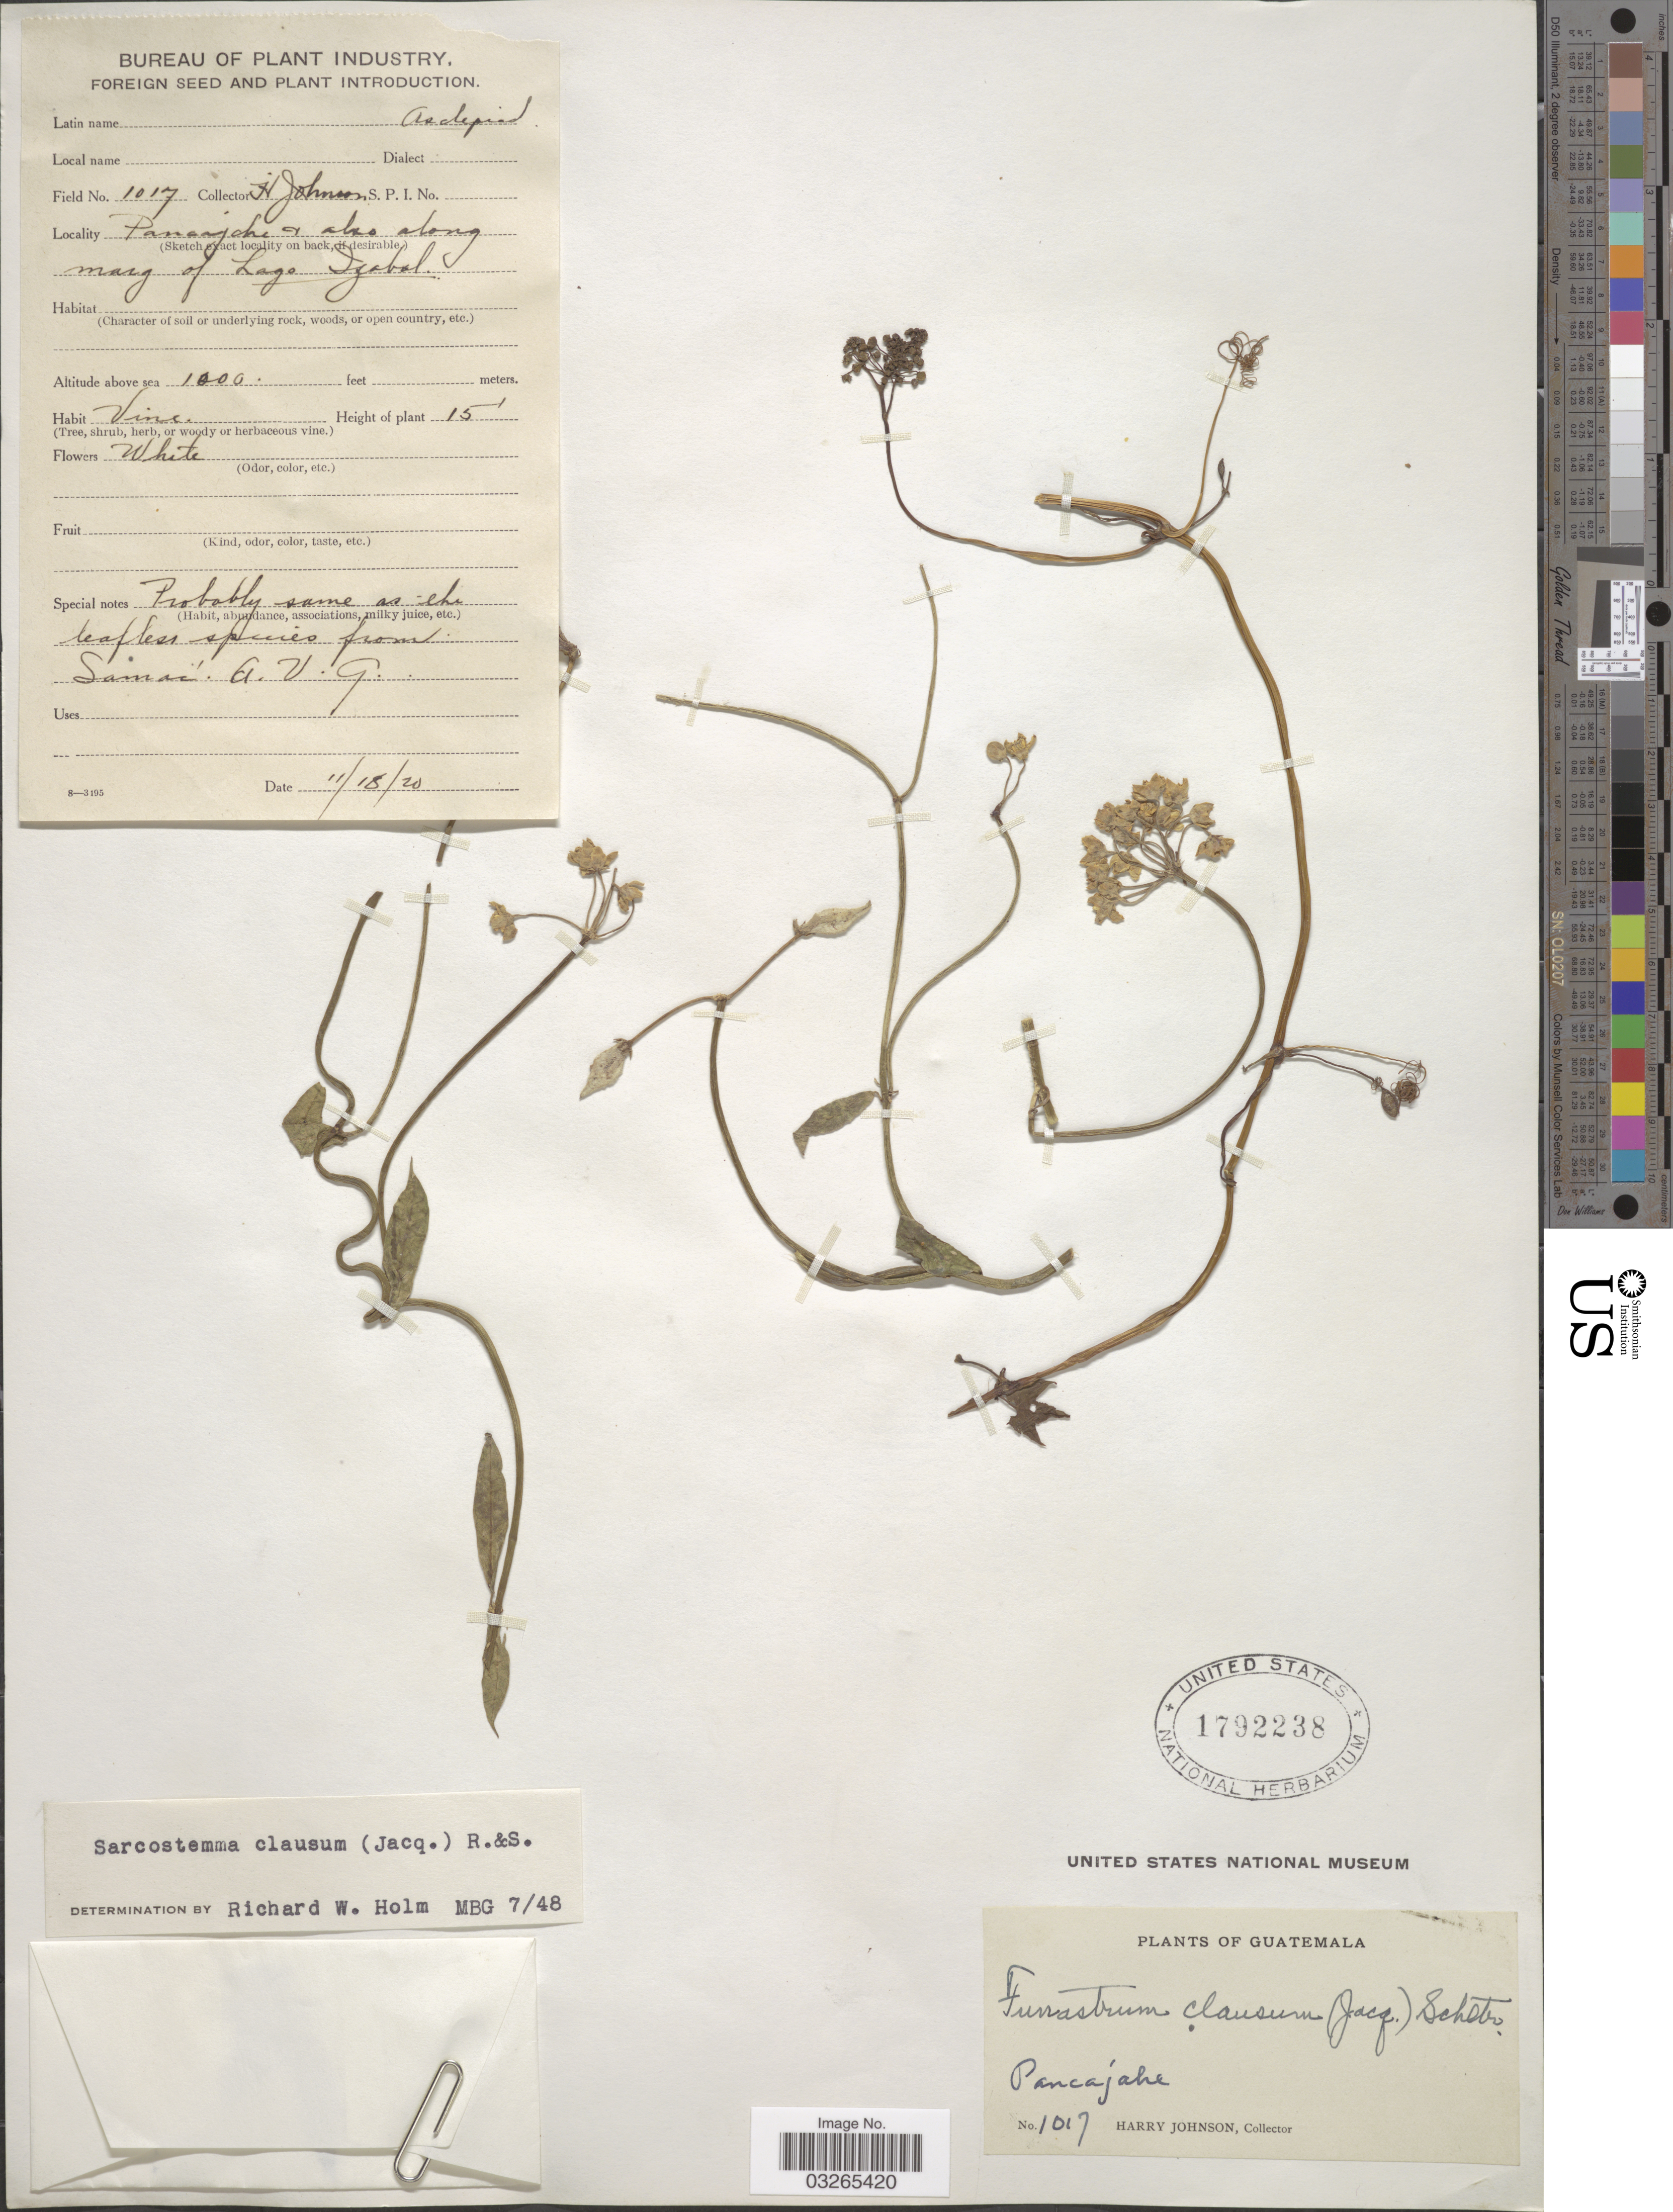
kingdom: Plantae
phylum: Tracheophyta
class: Magnoliopsida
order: Gentianales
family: Apocynaceae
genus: Sarcostemma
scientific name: Sarcostemma clausum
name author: (Jacq.) Schult.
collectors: H. Johnson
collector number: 1017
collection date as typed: Transcribed d/m/y: 18/11/20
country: Guatemala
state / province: Izabal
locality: Pancajahe & also along marg. of Lago Izabal.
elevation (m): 305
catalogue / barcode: US 1792238